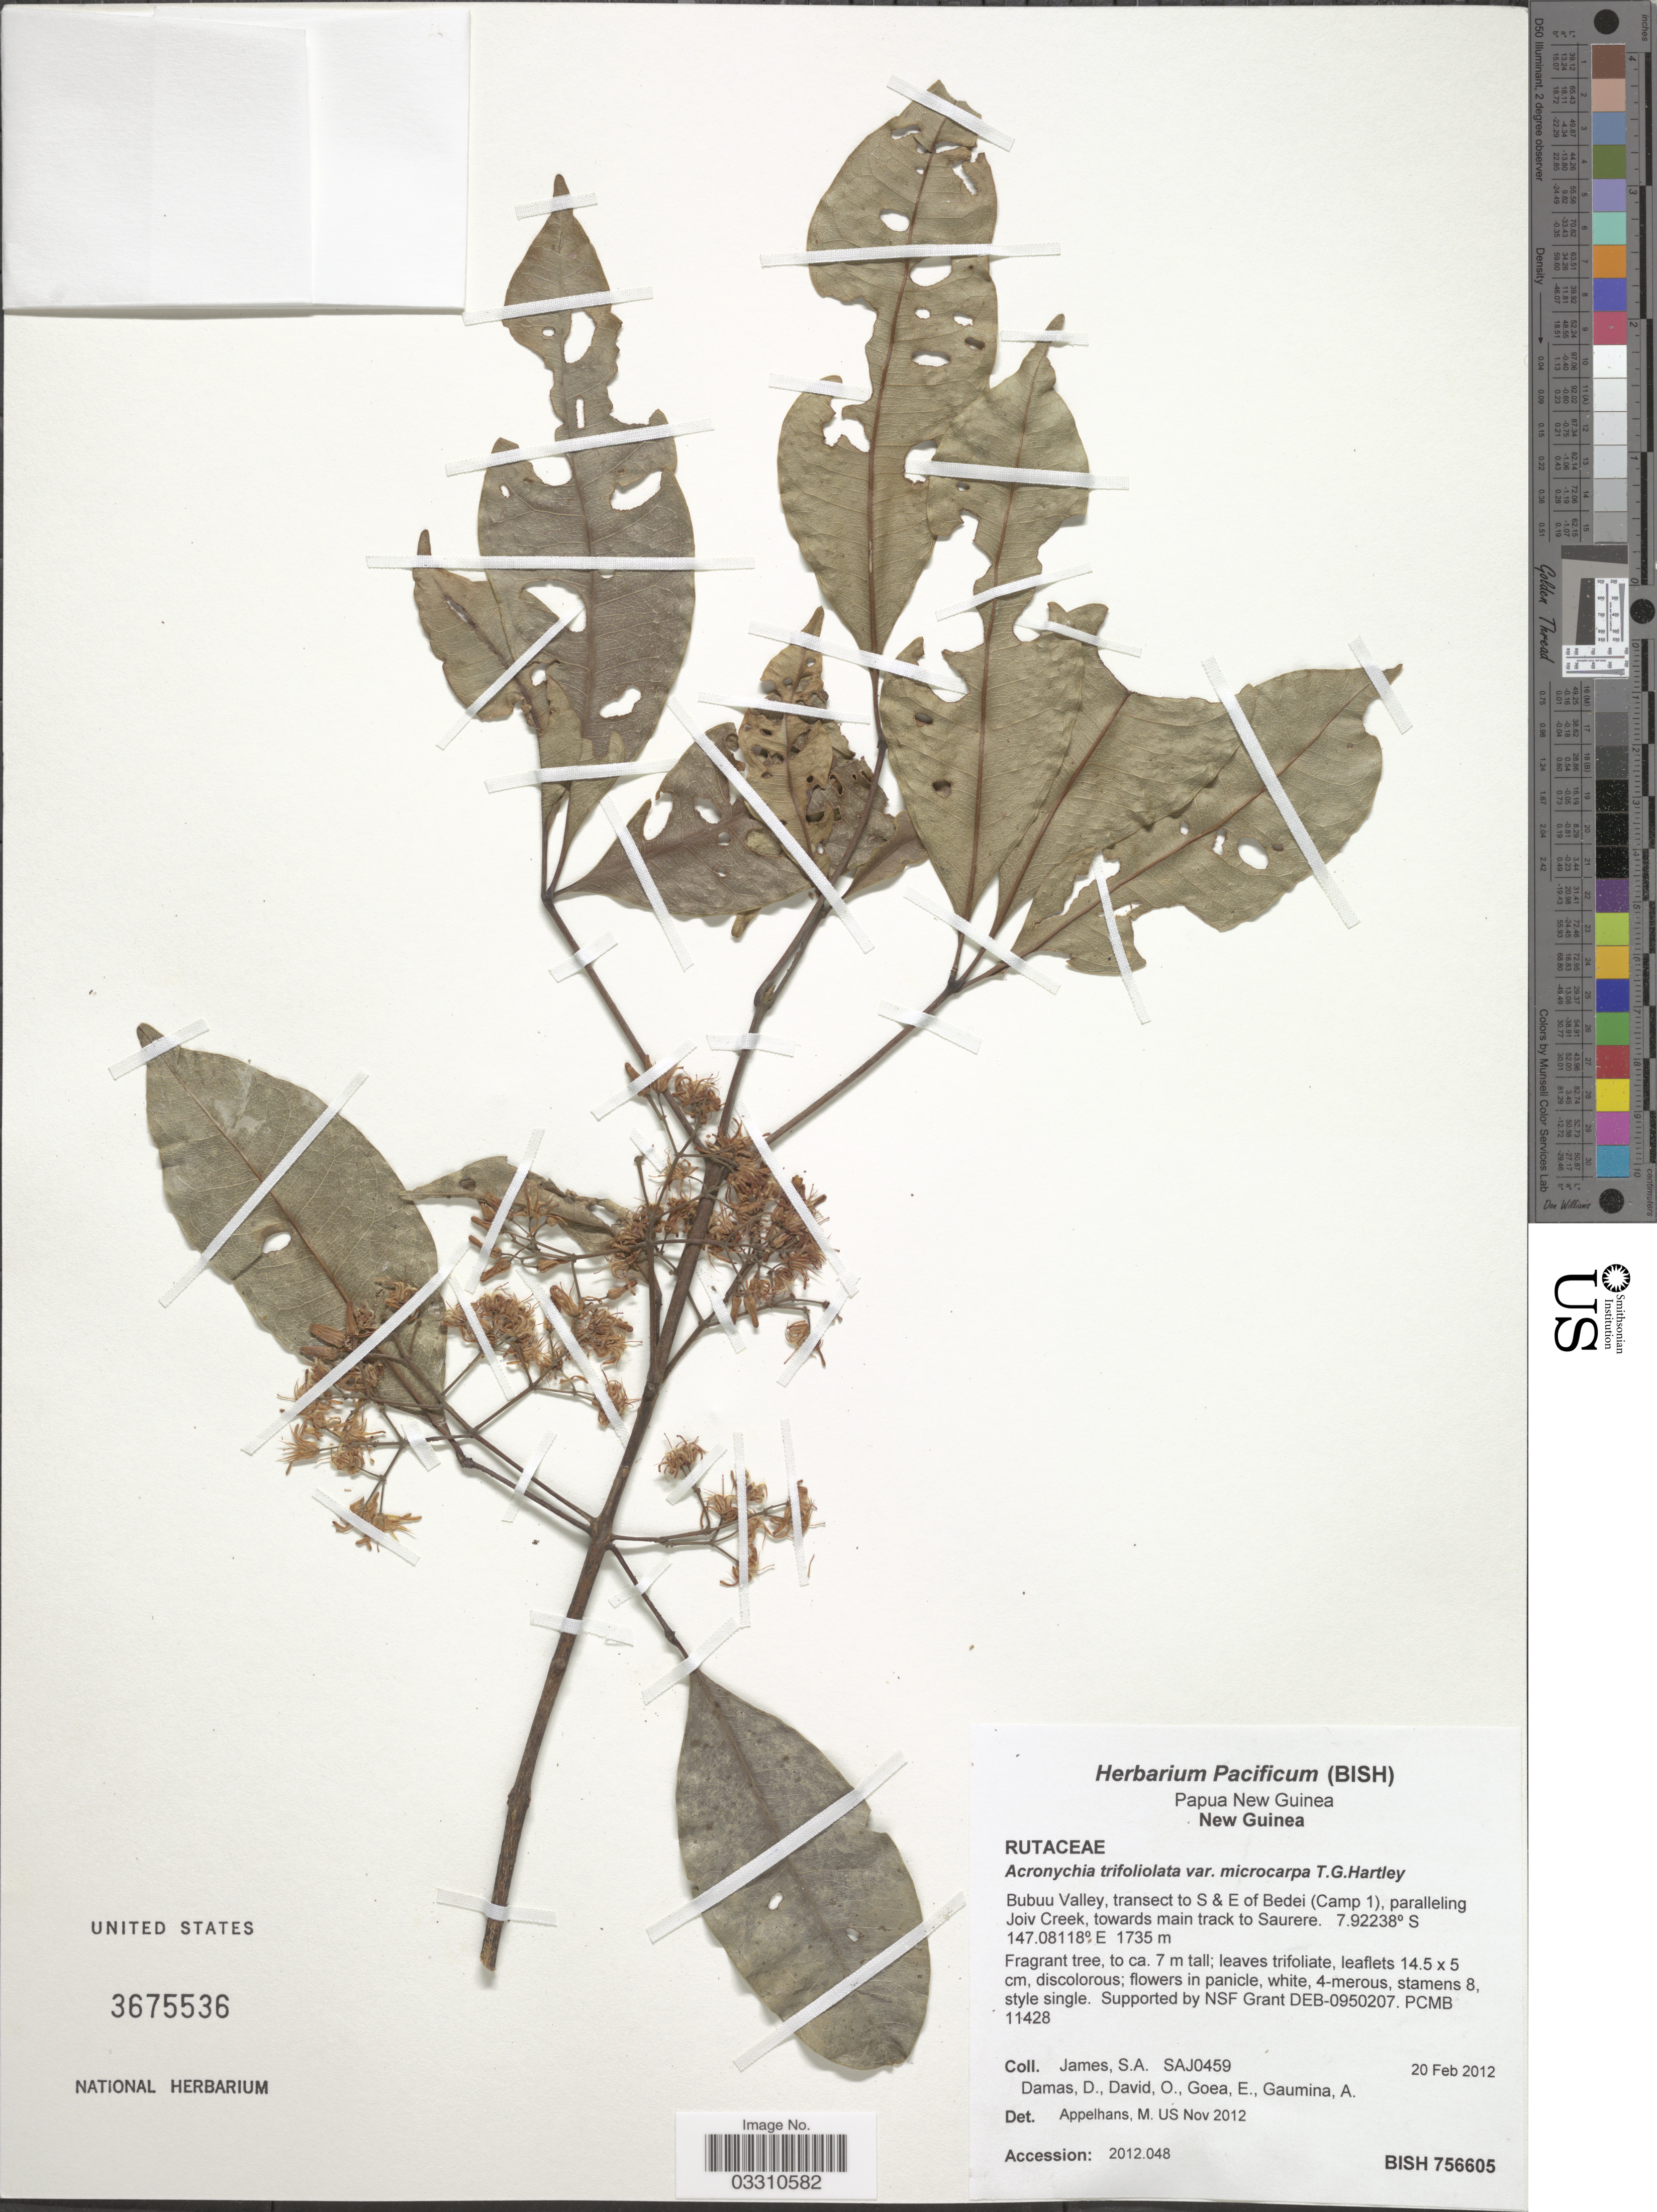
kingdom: Plantae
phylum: Tracheophyta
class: Magnoliopsida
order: Sapindales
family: Rutaceae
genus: Acronychia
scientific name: Acronychia trifoliolata var. microcarpa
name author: T.G. Hartley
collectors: S. James, D. Damas, O. David, E. Goea & A. Gaumina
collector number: SAJ0459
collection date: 2012-02-20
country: Papua New Guinea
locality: New Guinea. Bubuu Valley, transect to S & E of Bedei (Camp 1), paralleling Joiv Creek, towards main track to Saurere.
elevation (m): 1735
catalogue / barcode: US 3675536